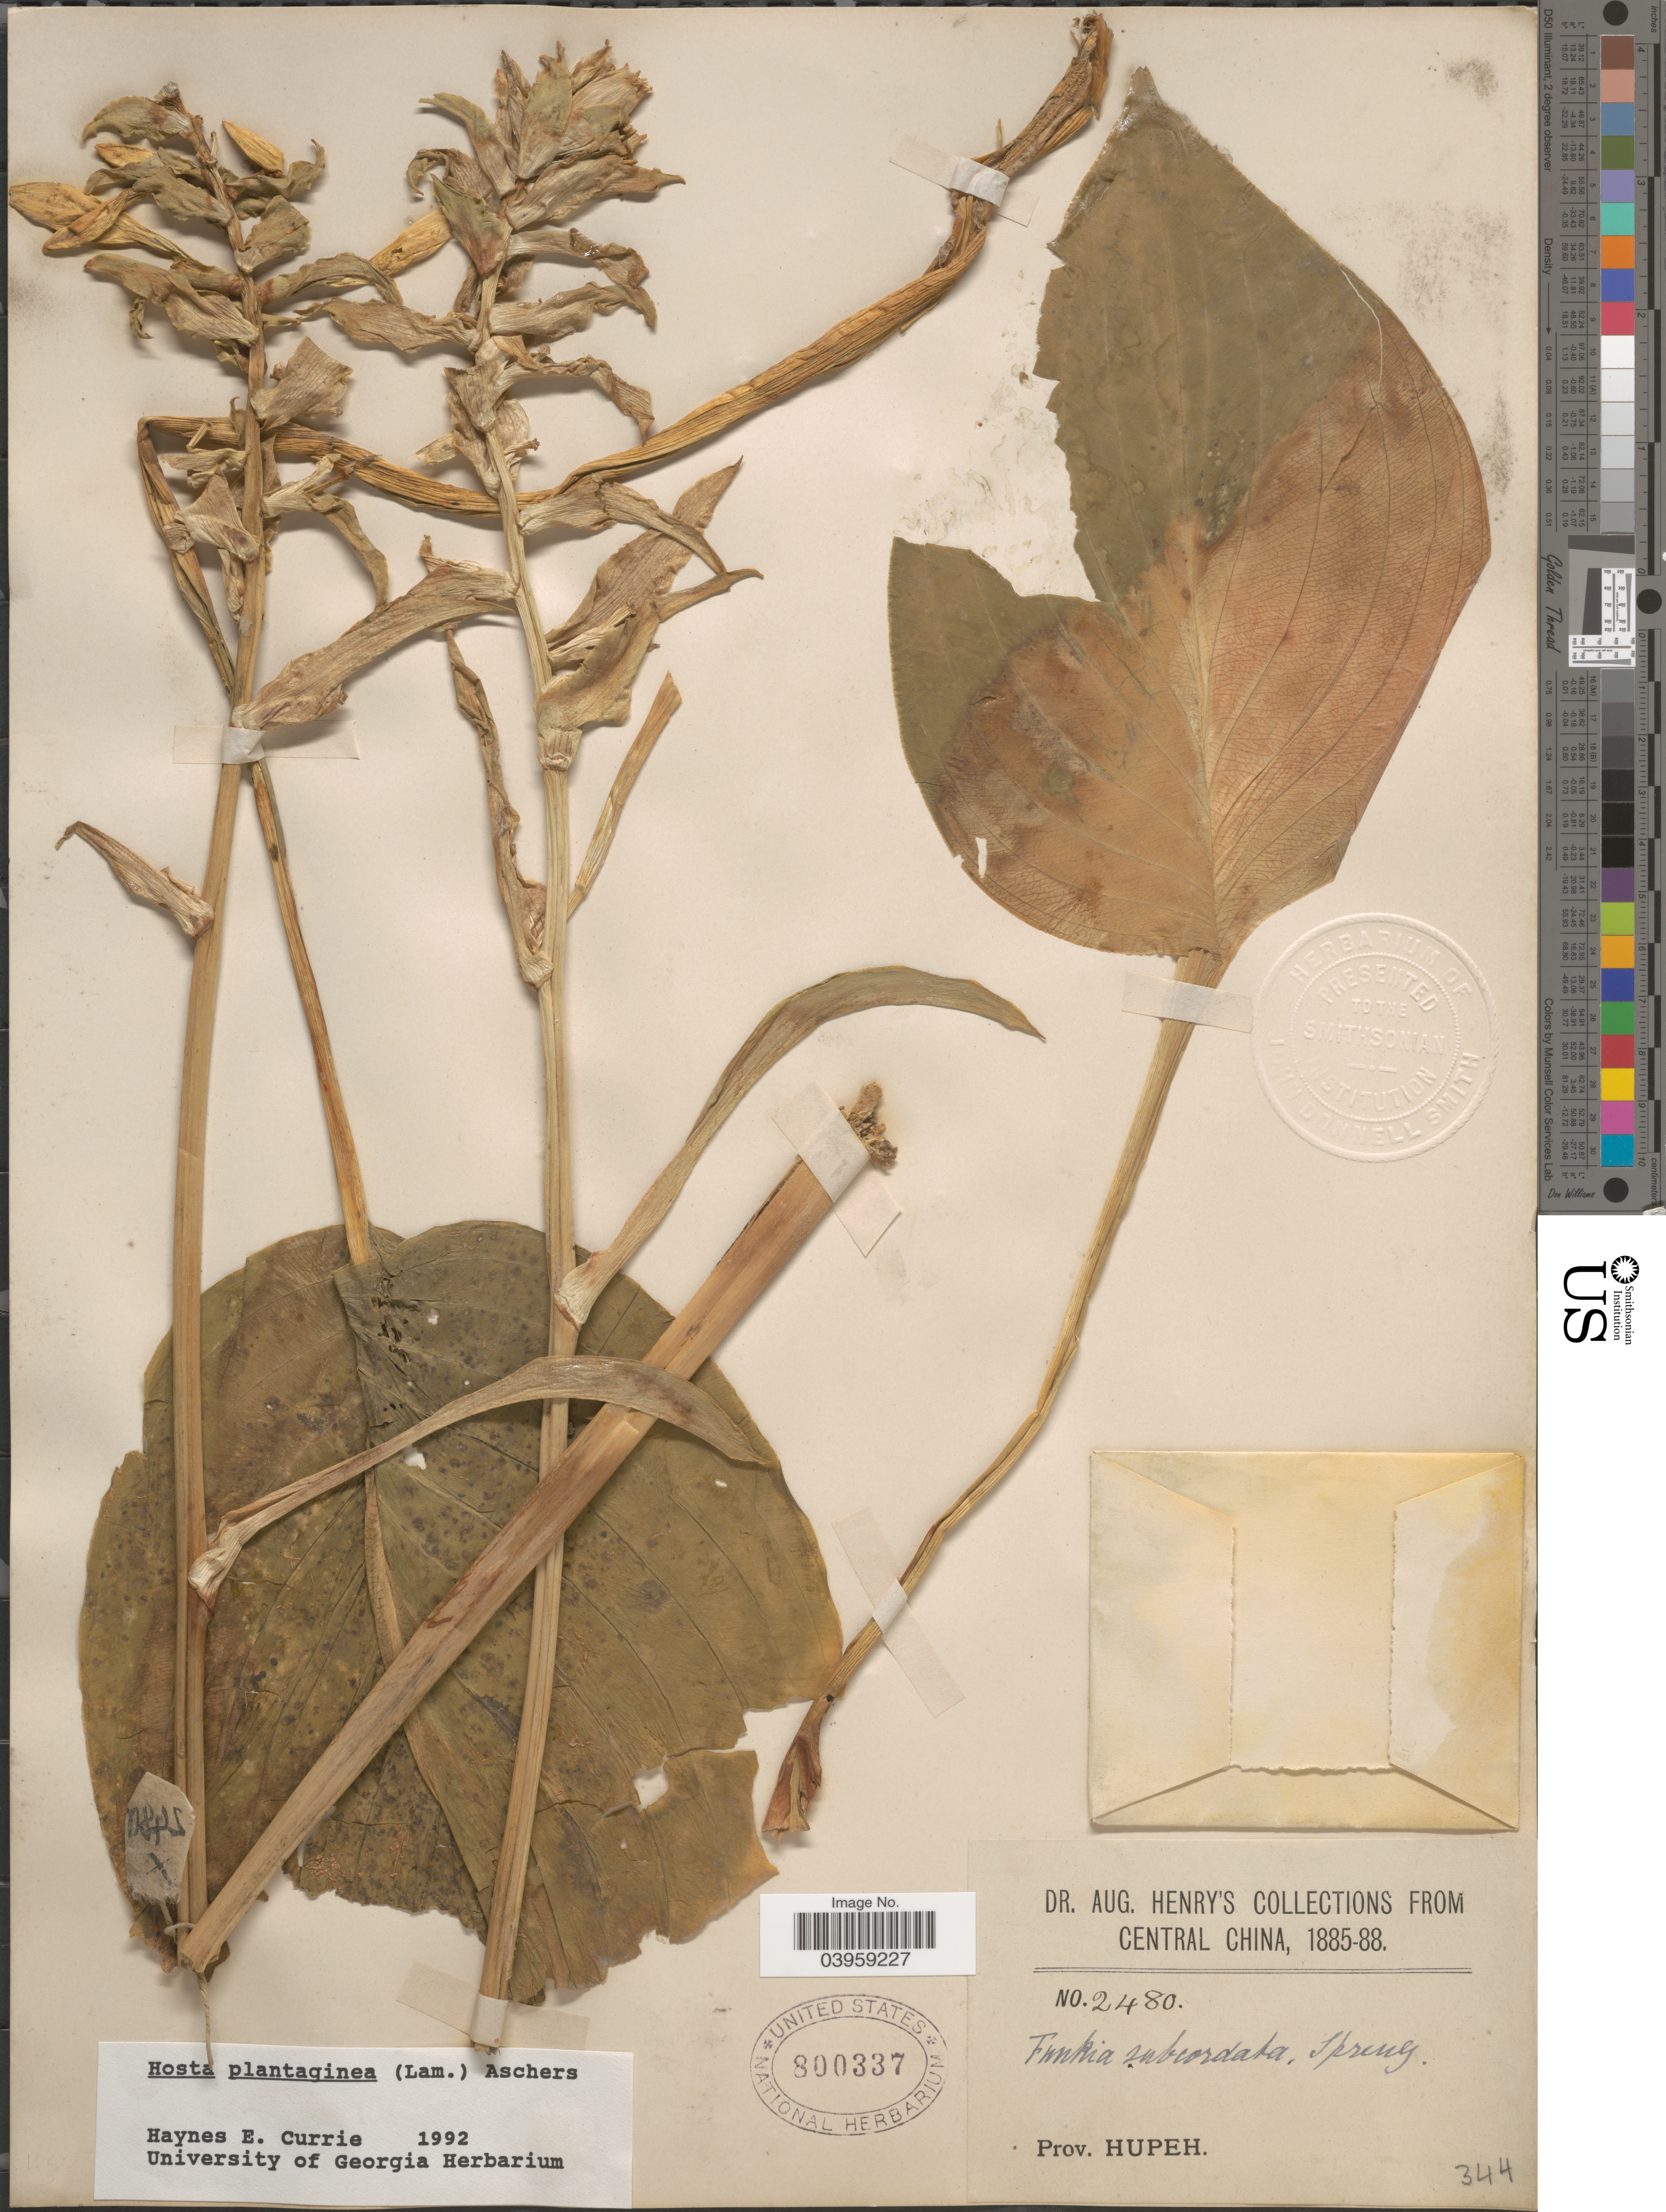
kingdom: Plantae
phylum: Tracheophyta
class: Liliopsida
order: Asparagales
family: Asparagaceae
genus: Hosta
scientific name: Hosta plantaginea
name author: (Lam.) Asch.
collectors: A. Henry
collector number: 2480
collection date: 1885/1888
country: China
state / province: Hubei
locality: Central China. Prov. Hupeh.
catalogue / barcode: US 800337